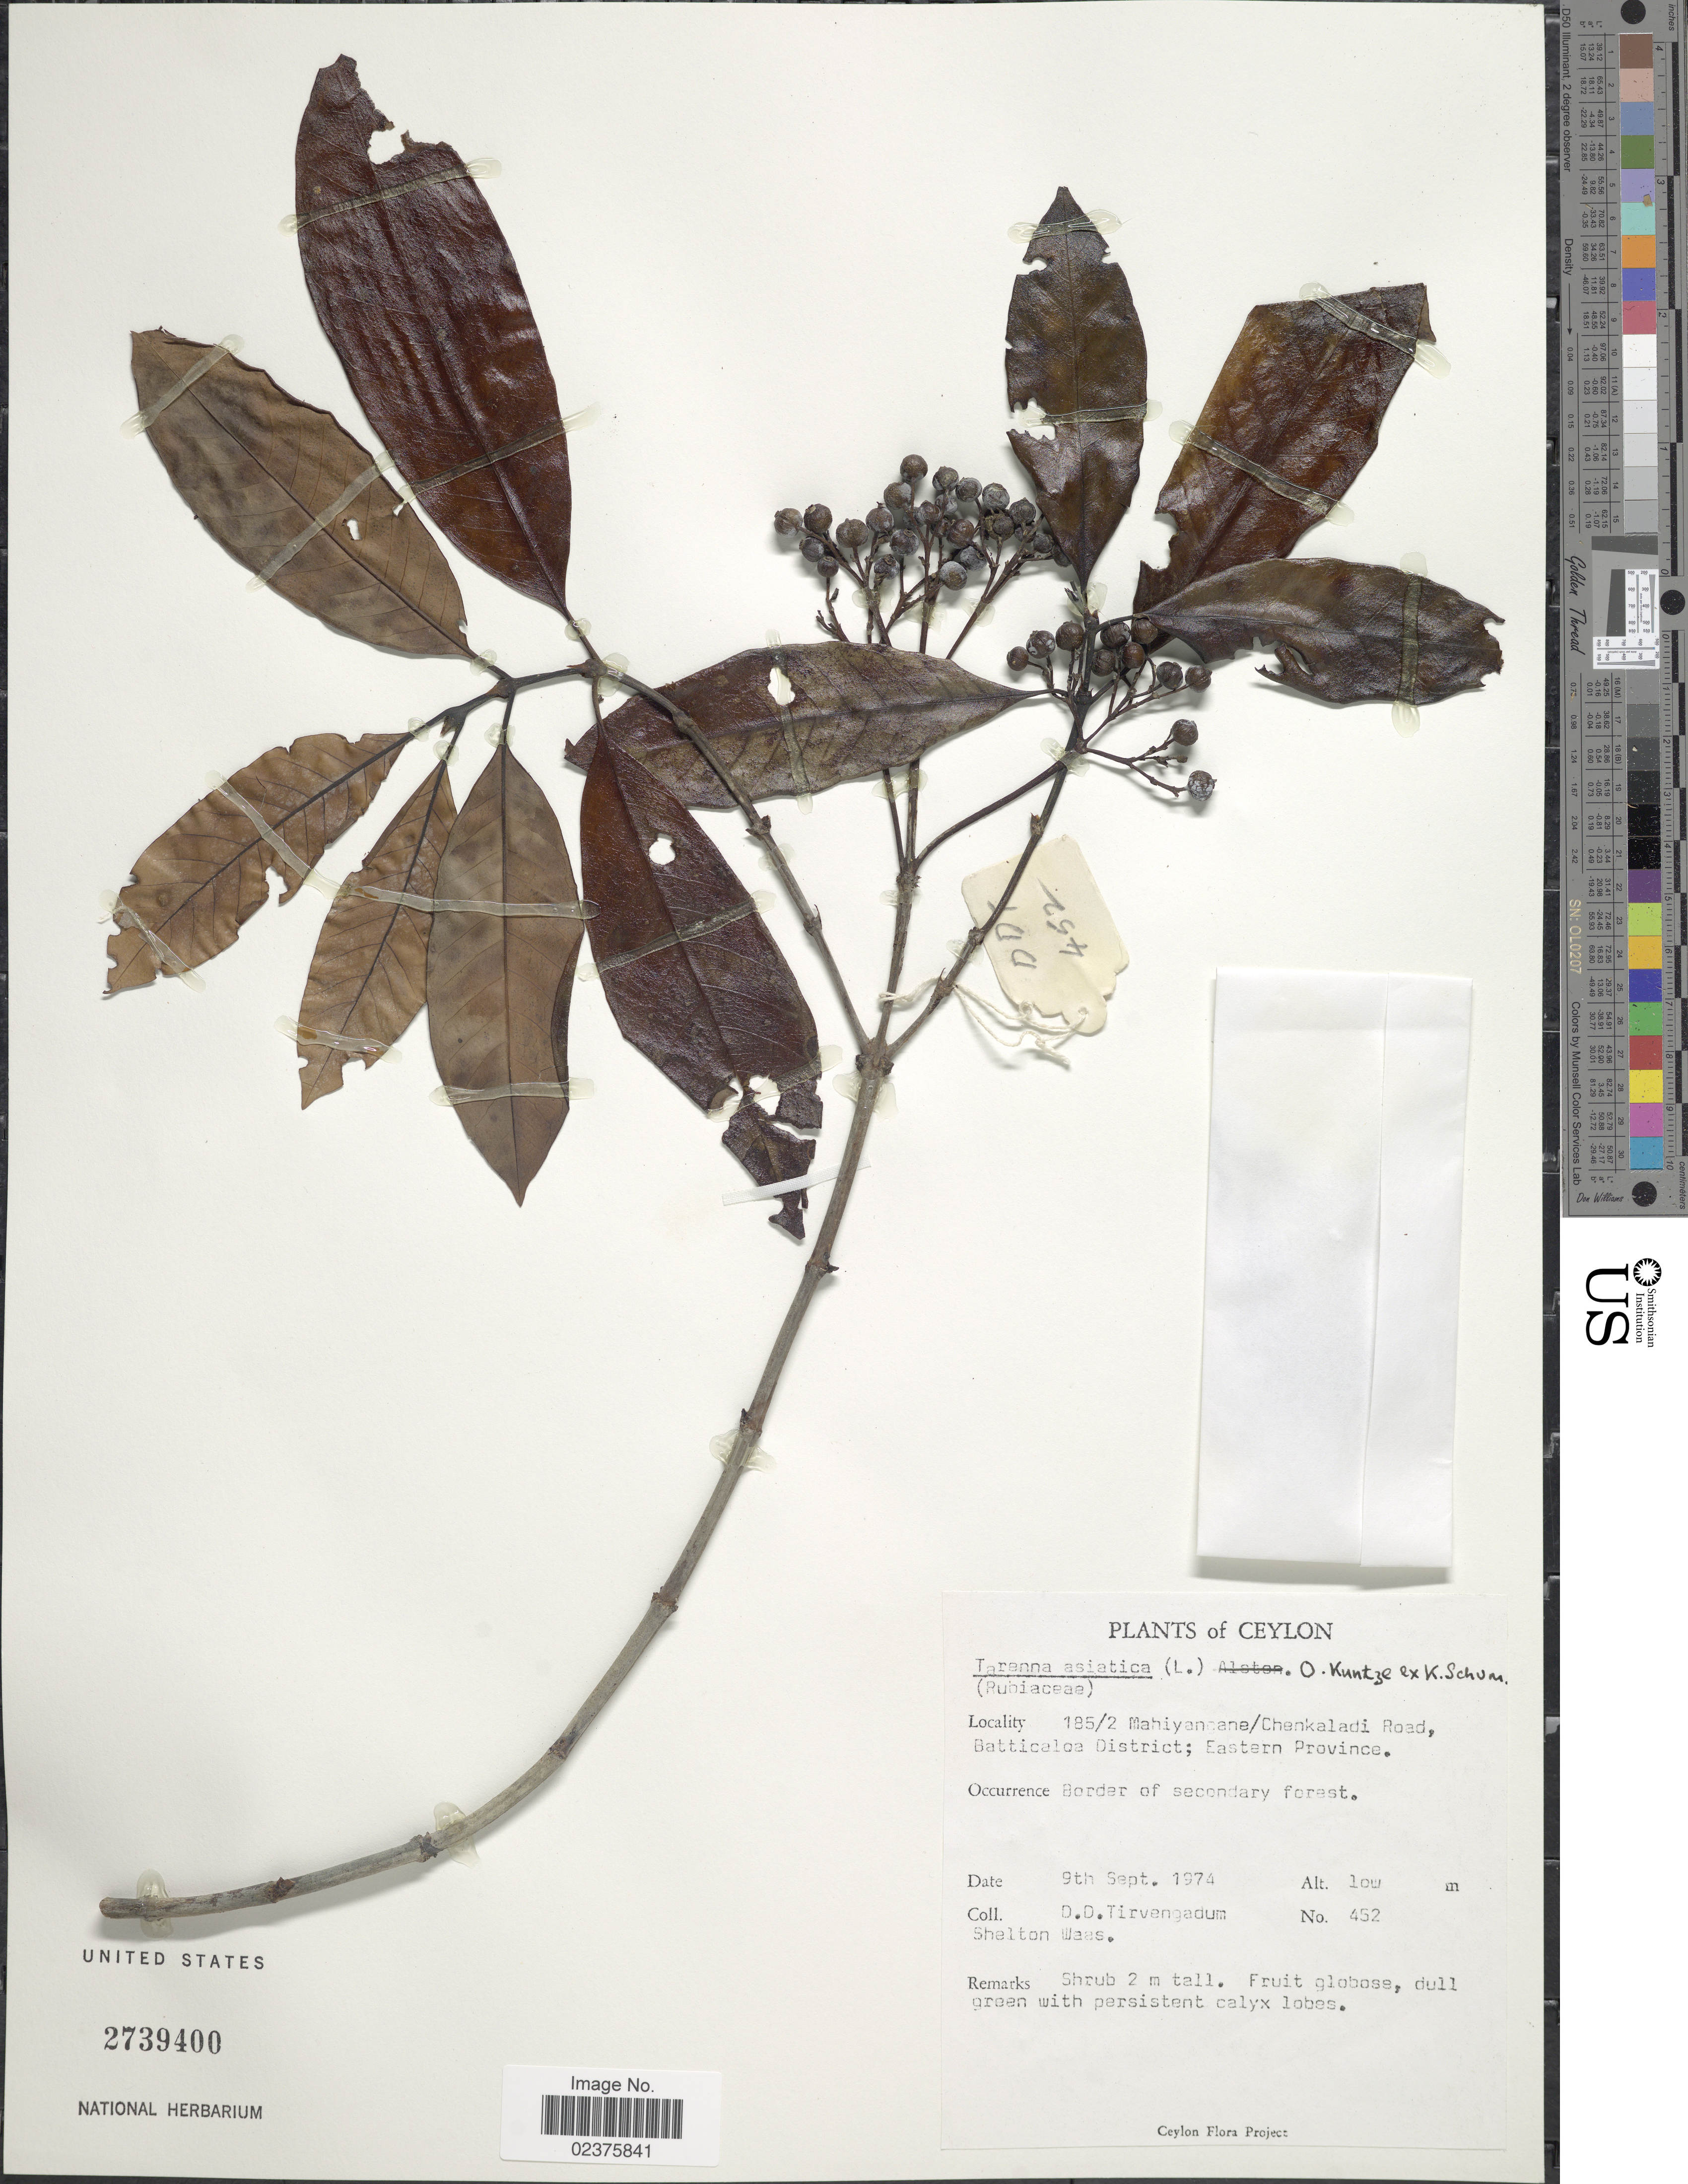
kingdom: Plantae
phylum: Tracheophyta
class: Magnoliopsida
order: Gentianales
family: Rubiaceae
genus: Tarenna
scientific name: Tarenna asiatica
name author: (L.) Kuntze ex K. Schum.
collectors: D. Tirvengadum & S. Waas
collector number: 452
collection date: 1974-09-09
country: Sri Lanka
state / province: Eastern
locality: Ceylon, 185/2 Mahiyangane/Chenkaladi Road, Batticaloa District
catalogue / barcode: US 2739400